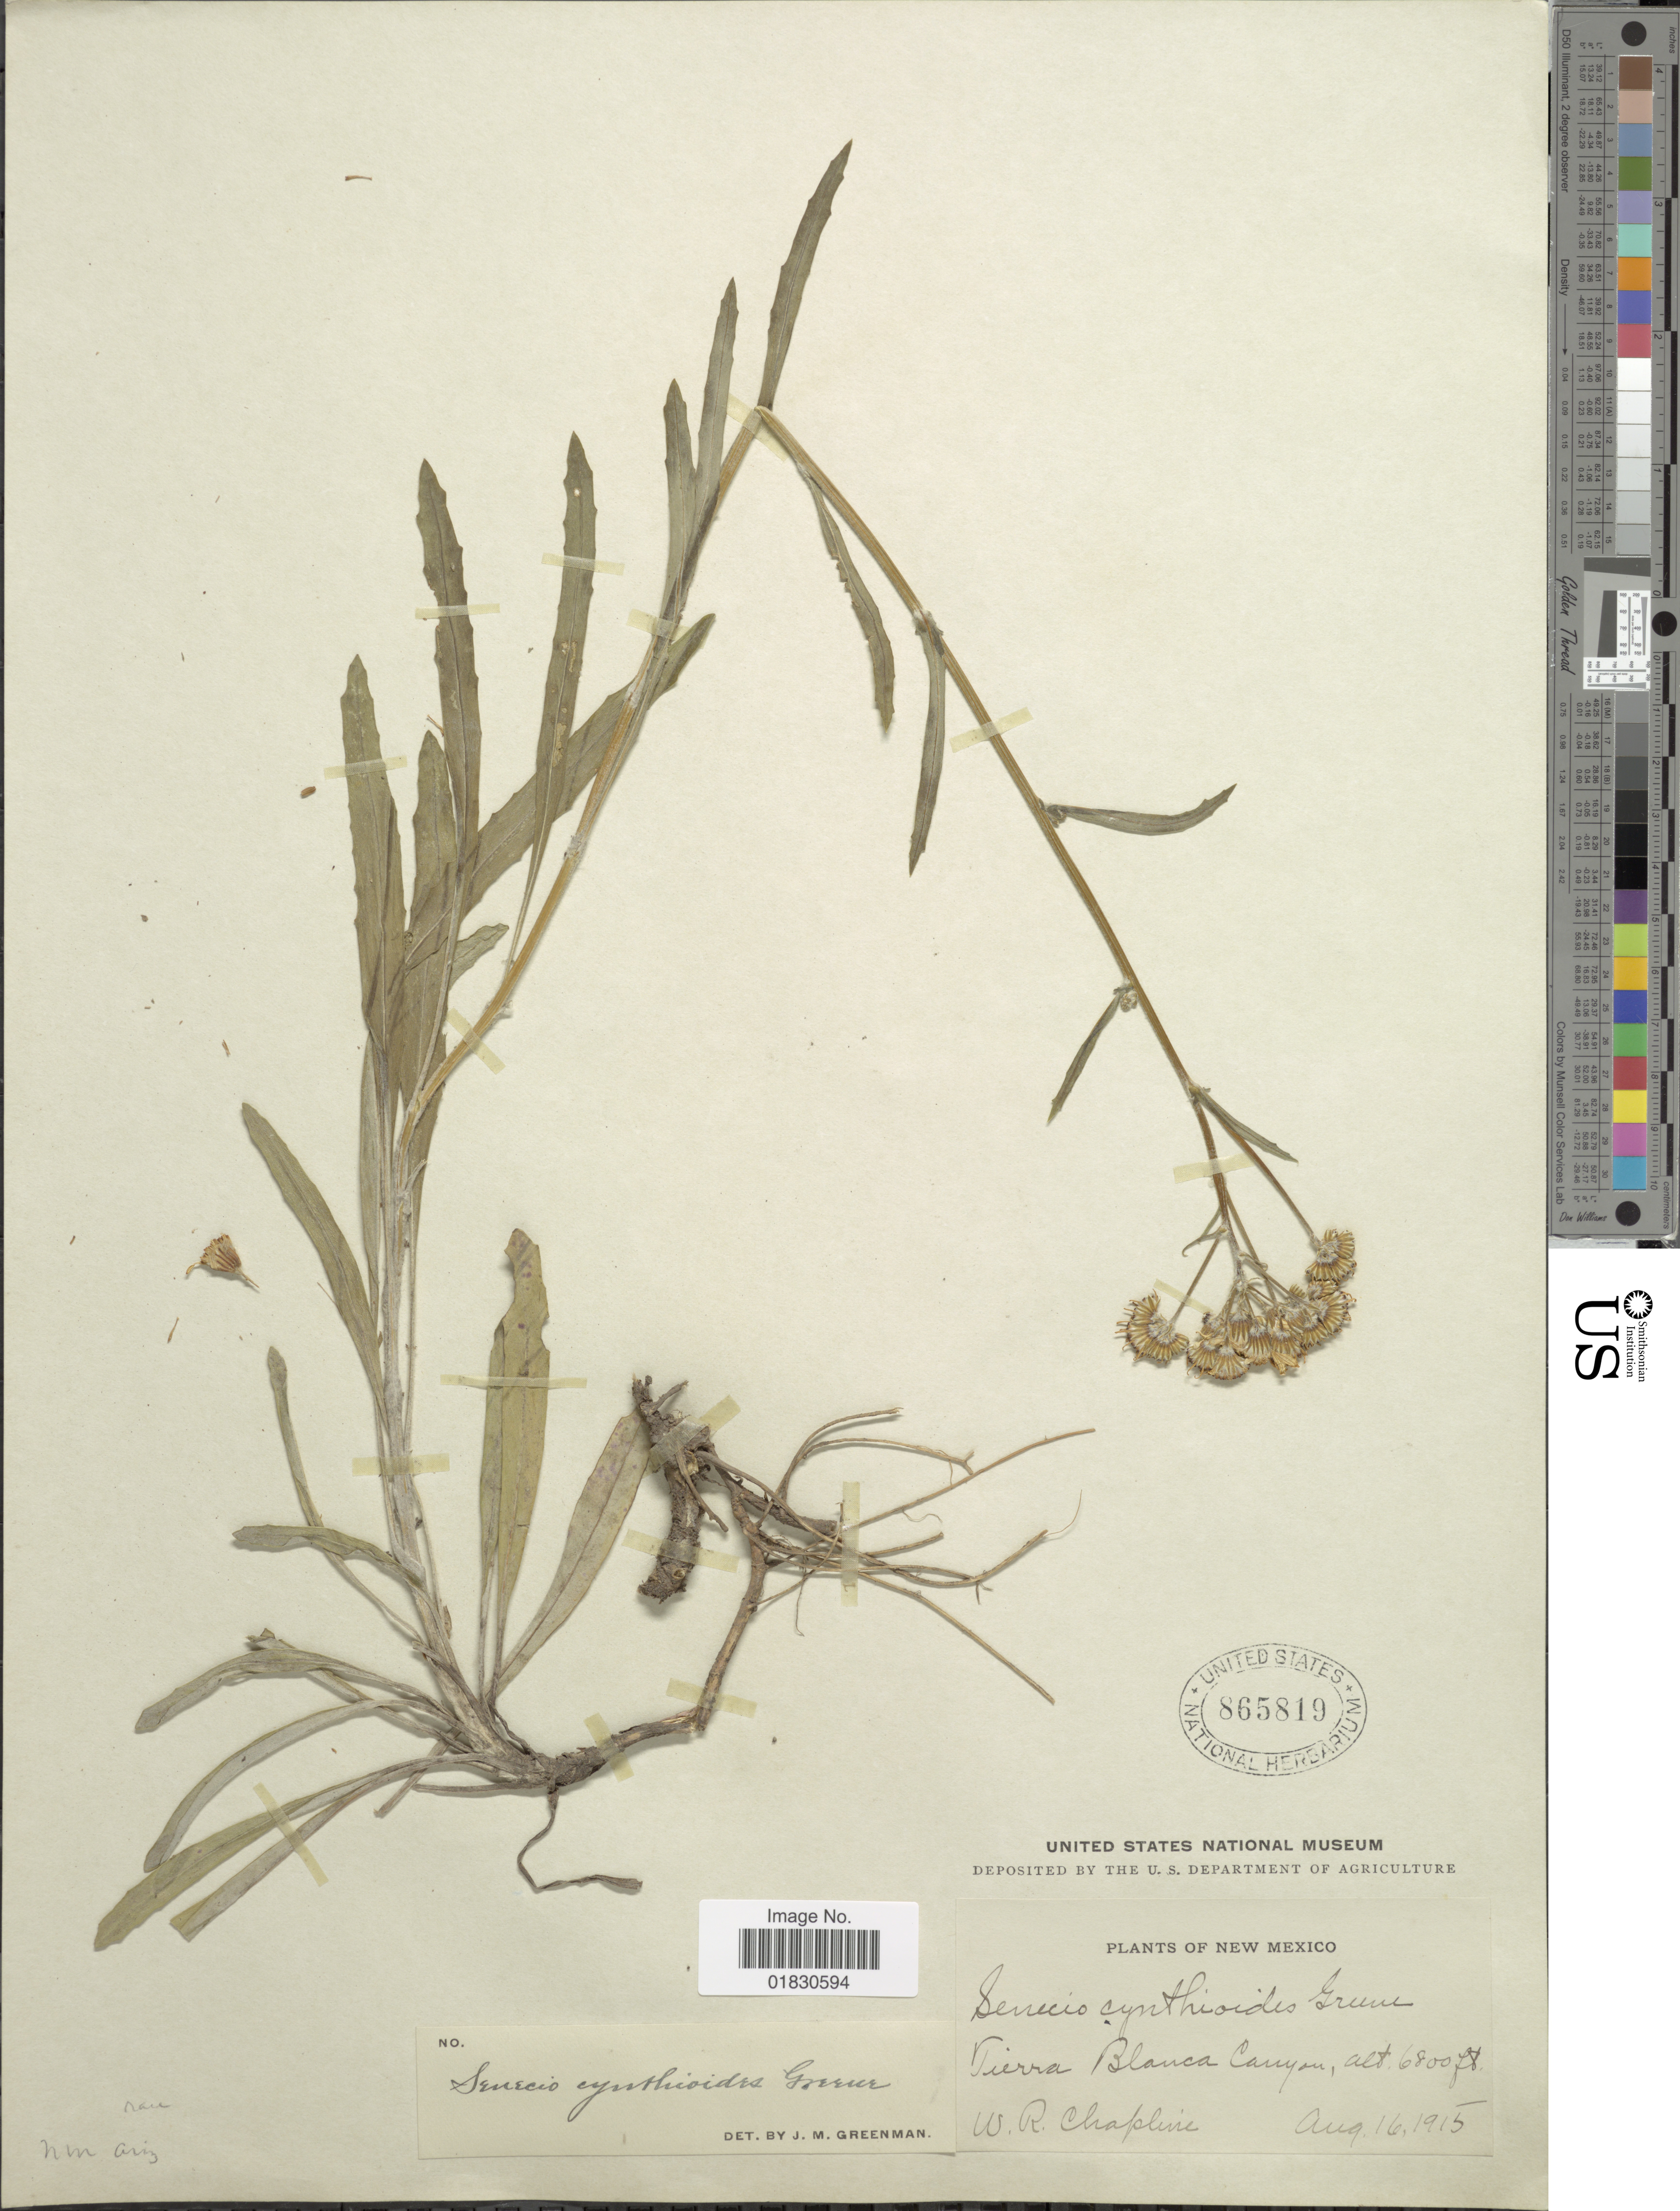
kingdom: Plantae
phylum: Tracheophyta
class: Magnoliopsida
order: Asterales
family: Asteraceae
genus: Packera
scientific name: Packera cynthioides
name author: (Greene) W.A. Weber & Á. Löve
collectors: W. Chapline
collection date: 1915-08-16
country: United States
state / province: New Mexico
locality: Tierra Blanca Canyon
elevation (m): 2073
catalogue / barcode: US 865819